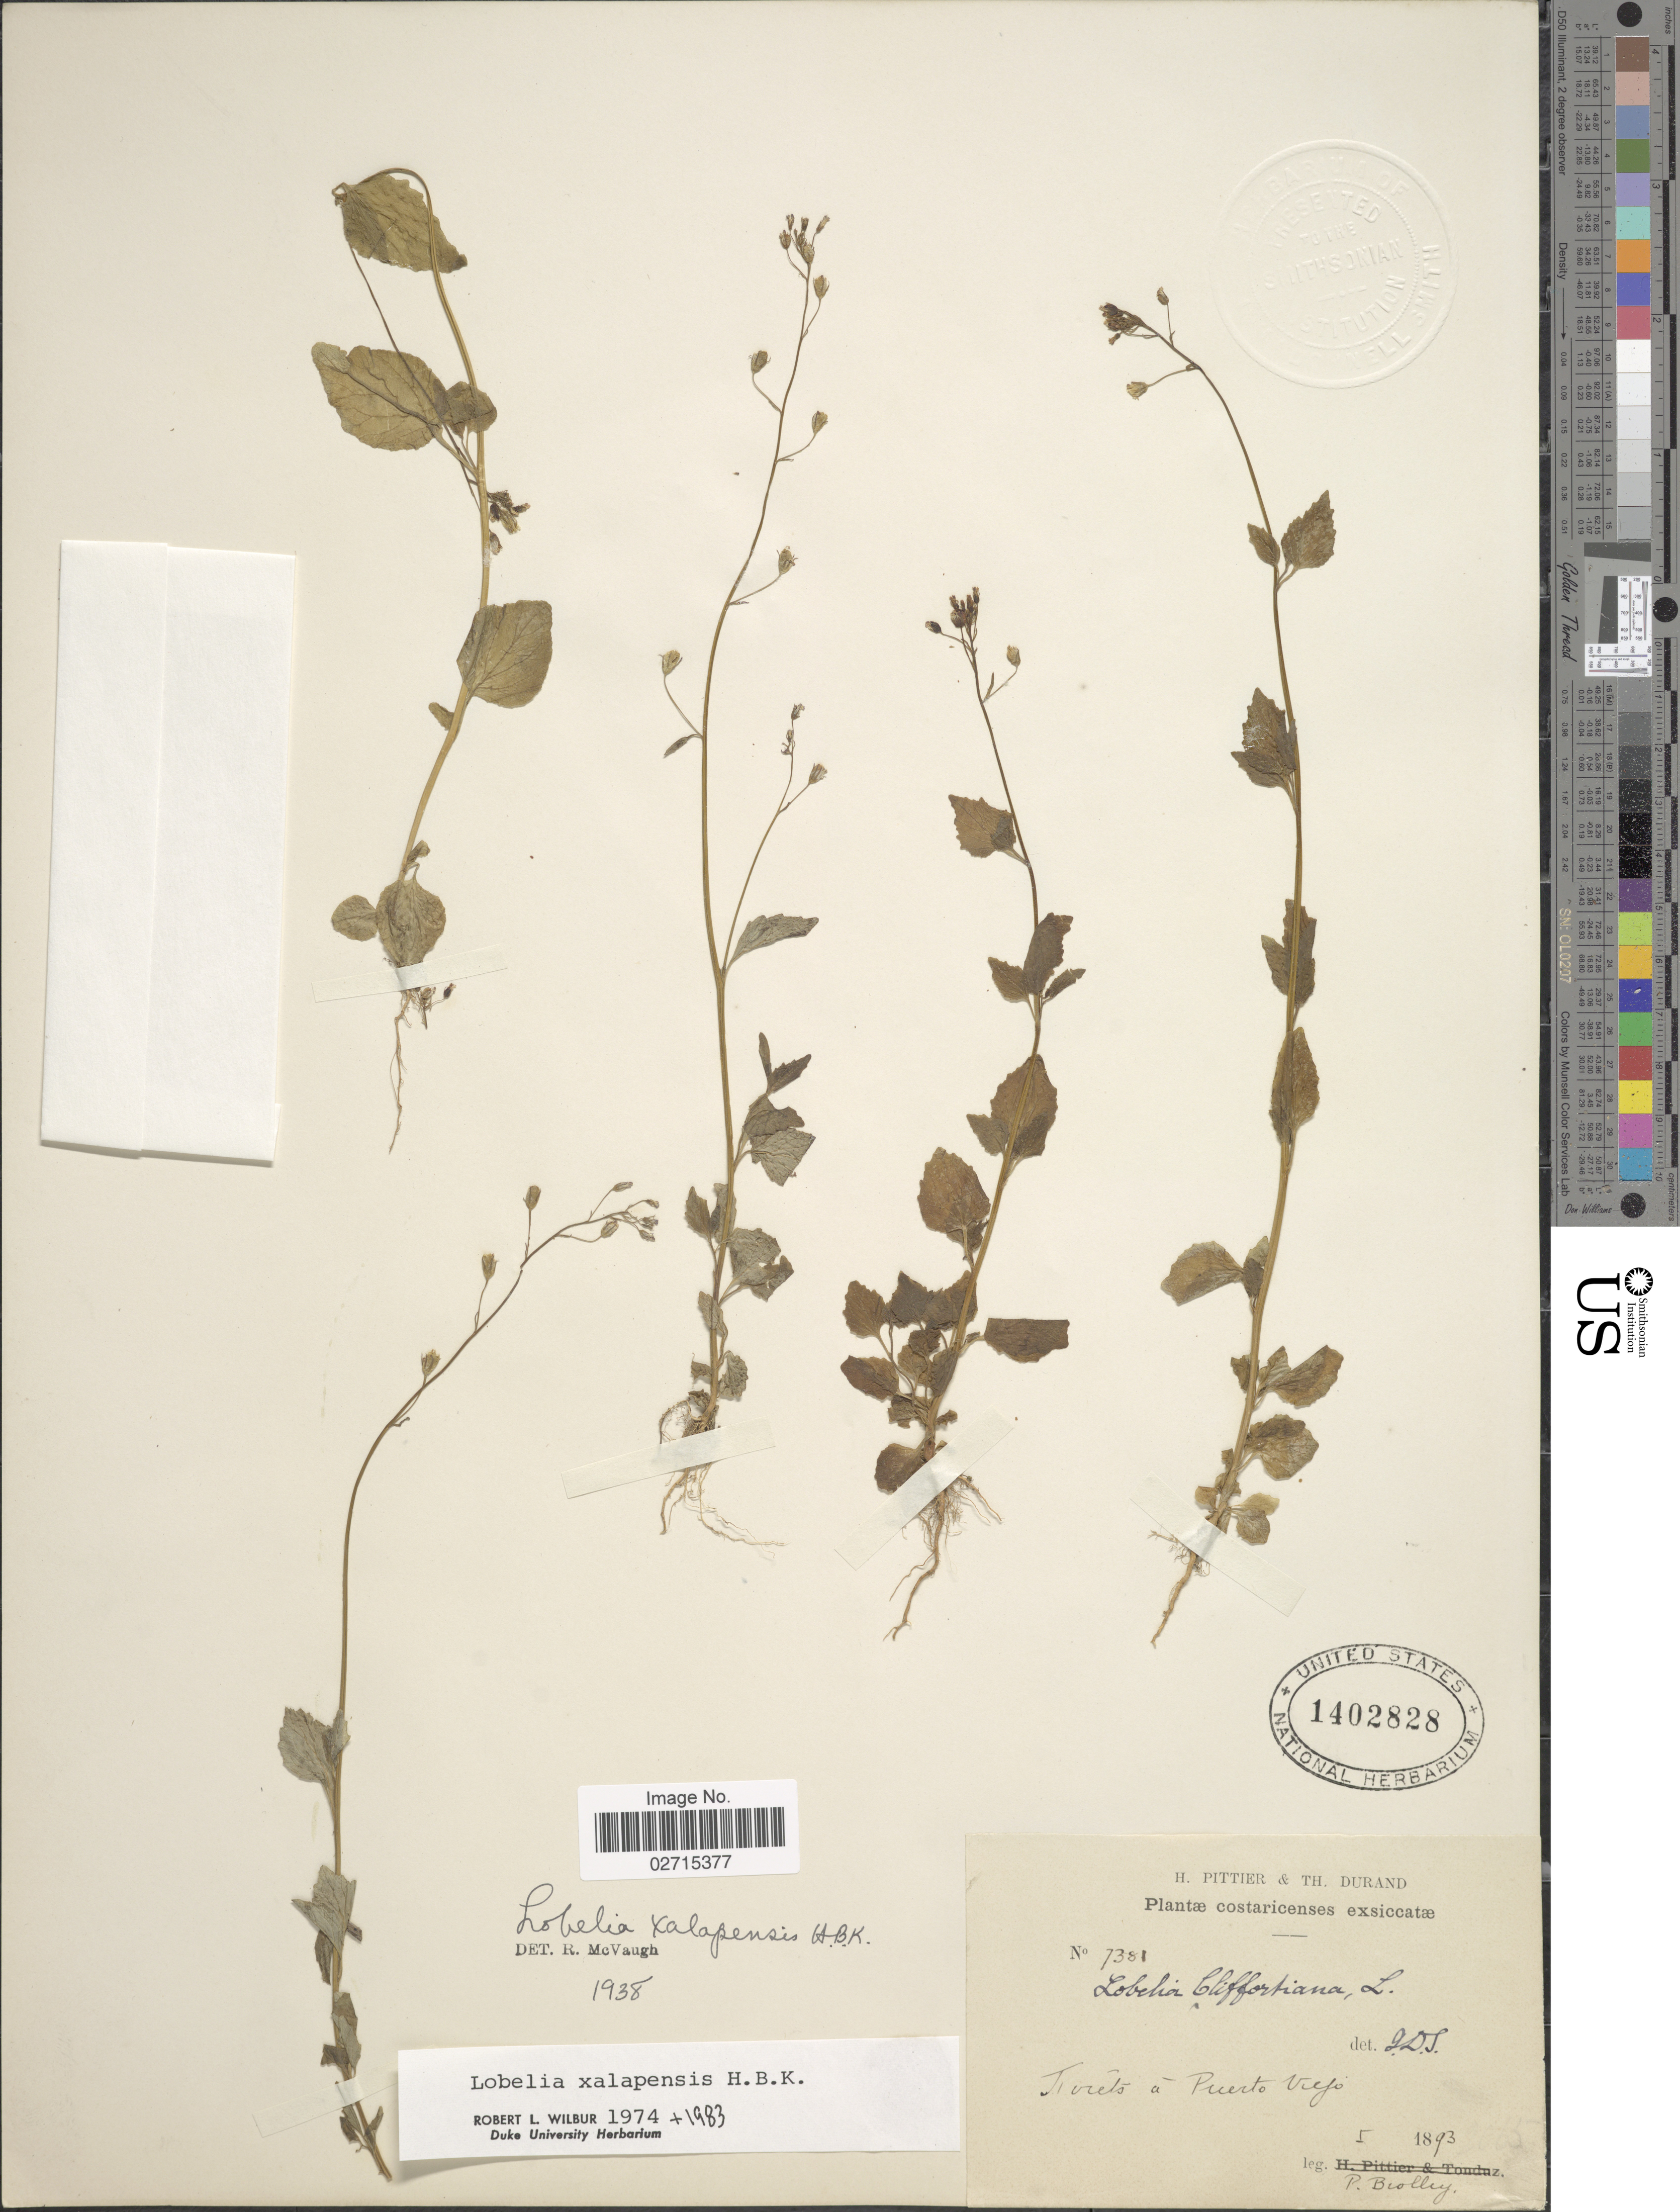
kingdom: Plantae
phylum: Tracheophyta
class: Magnoliopsida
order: Asterales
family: Campanulaceae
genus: Lobelia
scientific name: Lobelia xalapensis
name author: Kunth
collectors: P. Biolley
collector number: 7381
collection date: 1893-01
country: Costa Rica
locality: Forets á Puerto Viejo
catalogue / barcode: US 1402828